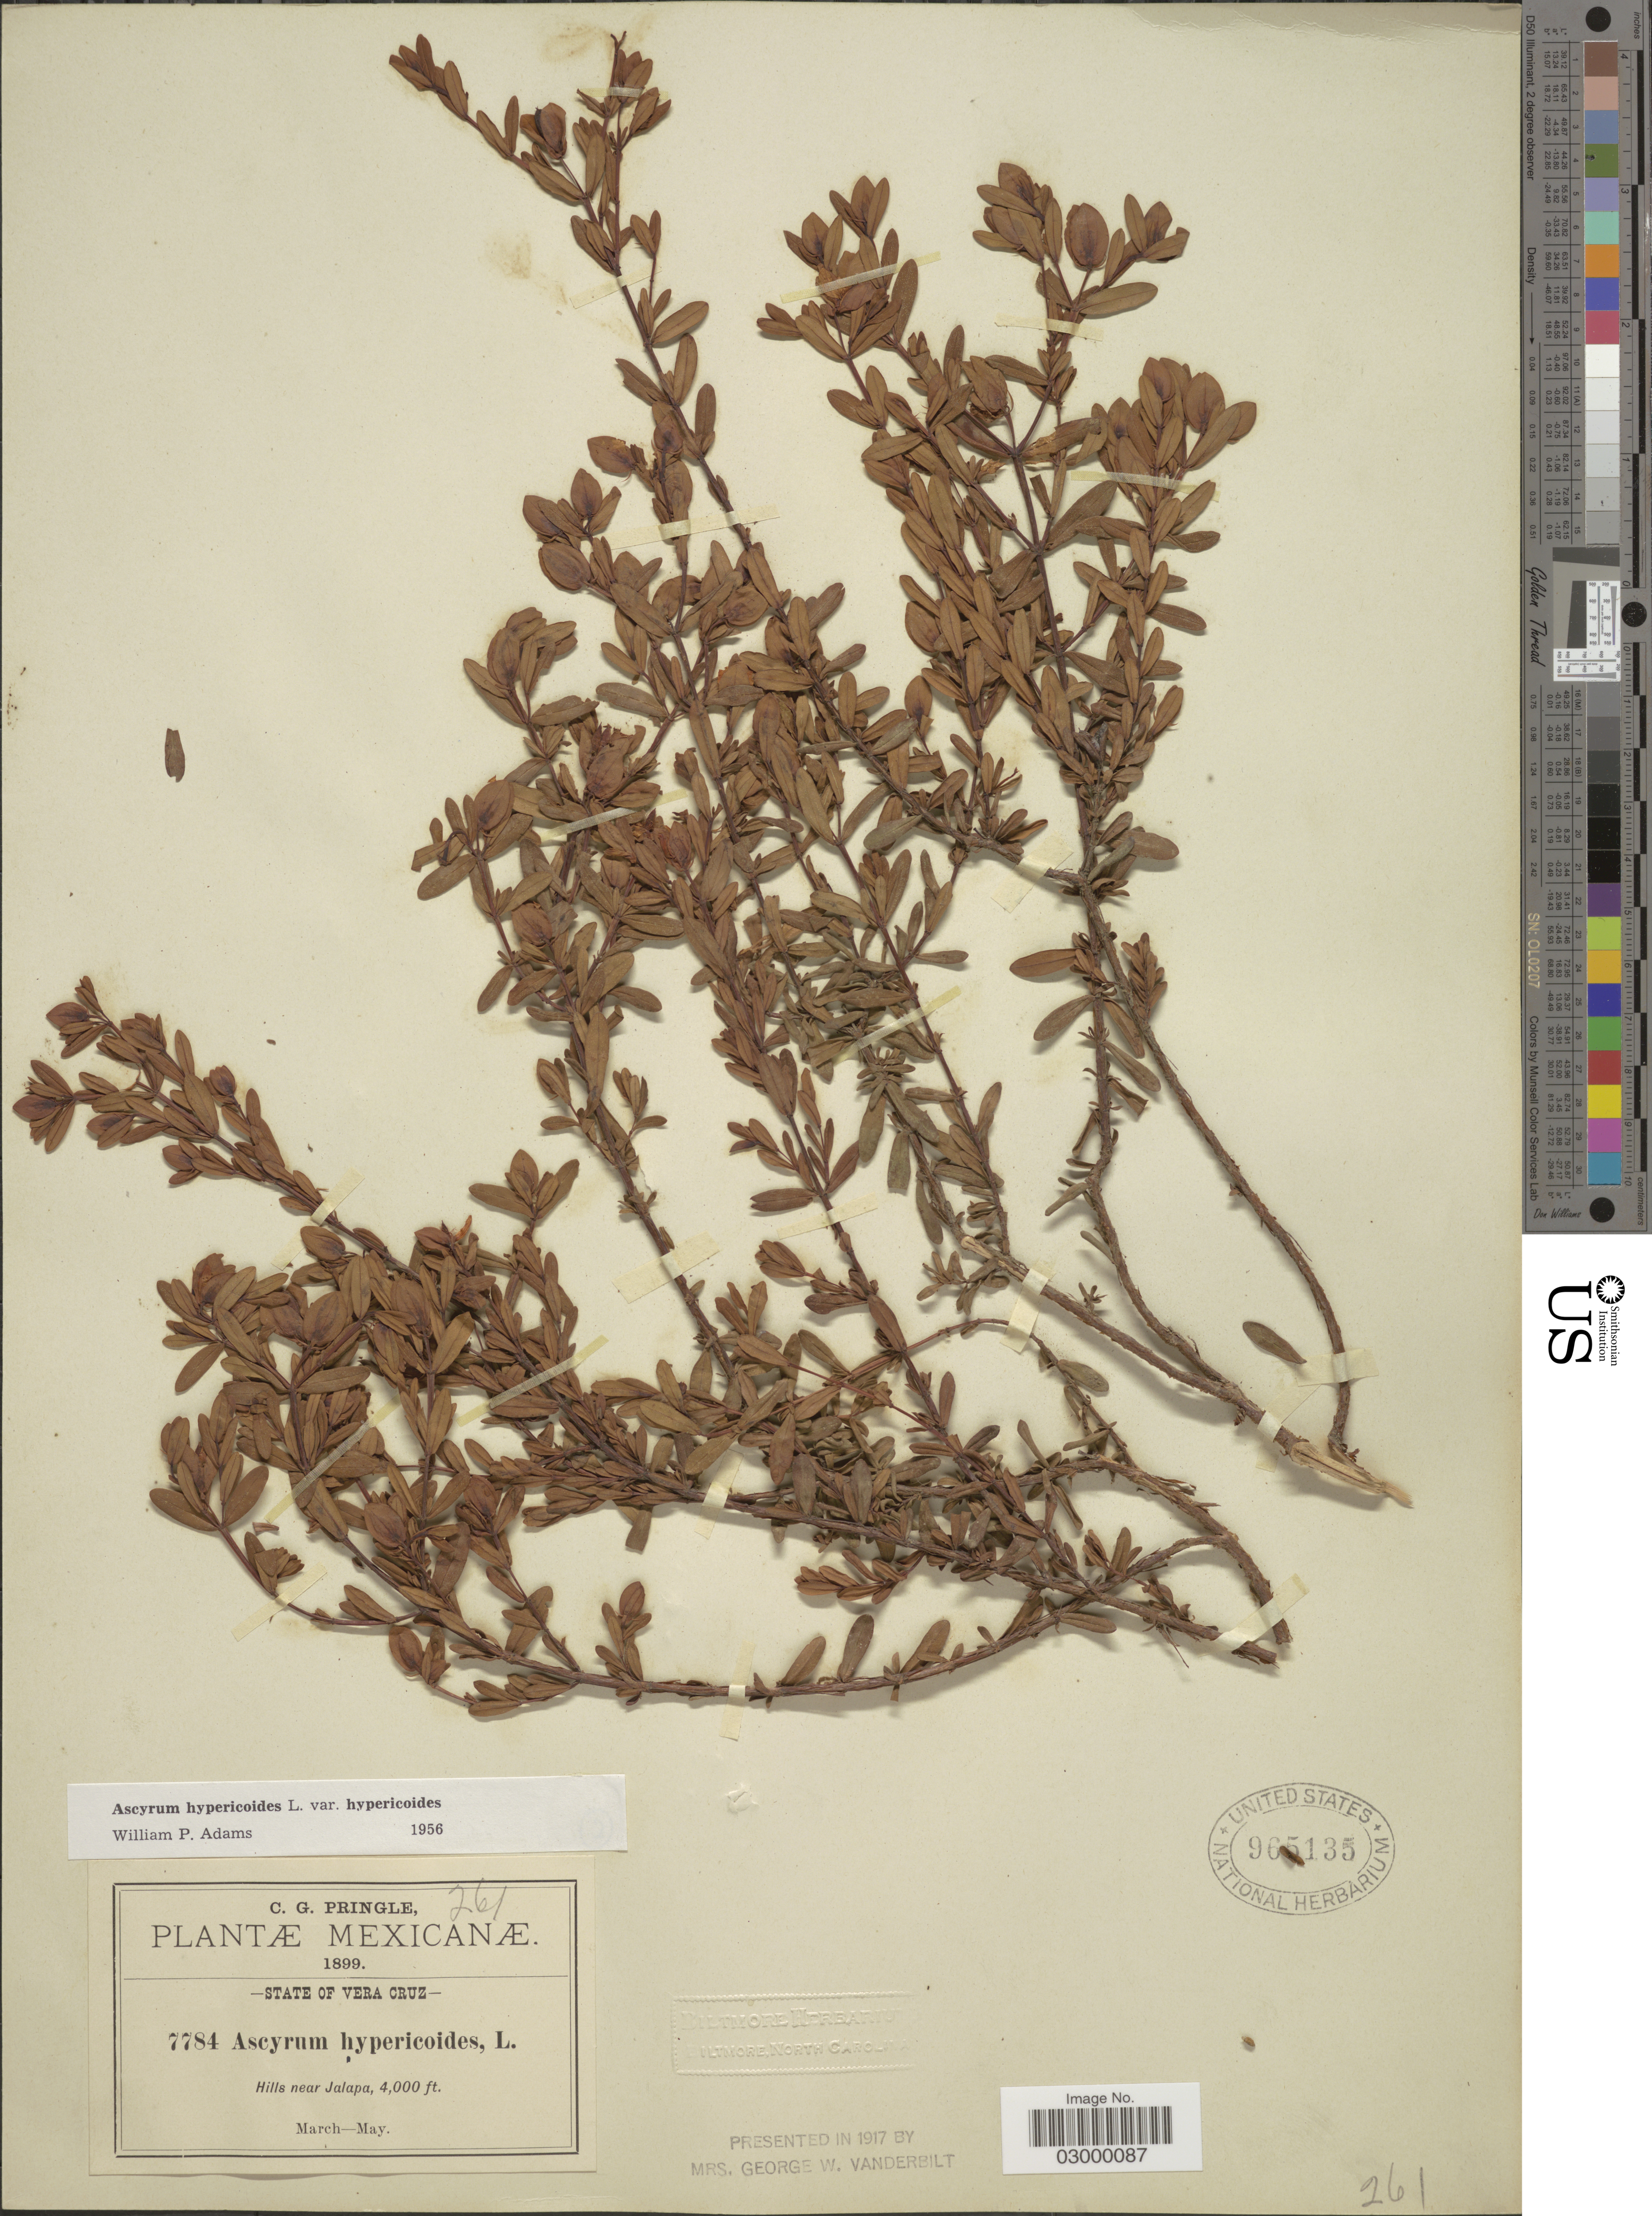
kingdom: Plantae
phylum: Tracheophyta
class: Magnoliopsida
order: Malpighiales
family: Hypericaceae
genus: Hypericum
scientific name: Hypericum hypericoides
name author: (L.) Crantz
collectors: C. G. Pringle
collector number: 7784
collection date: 1899-03/1899-05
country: Mexico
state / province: Veracruz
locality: State of Vera Cruz, Hills near Jalapa.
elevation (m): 1219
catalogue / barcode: US 965135